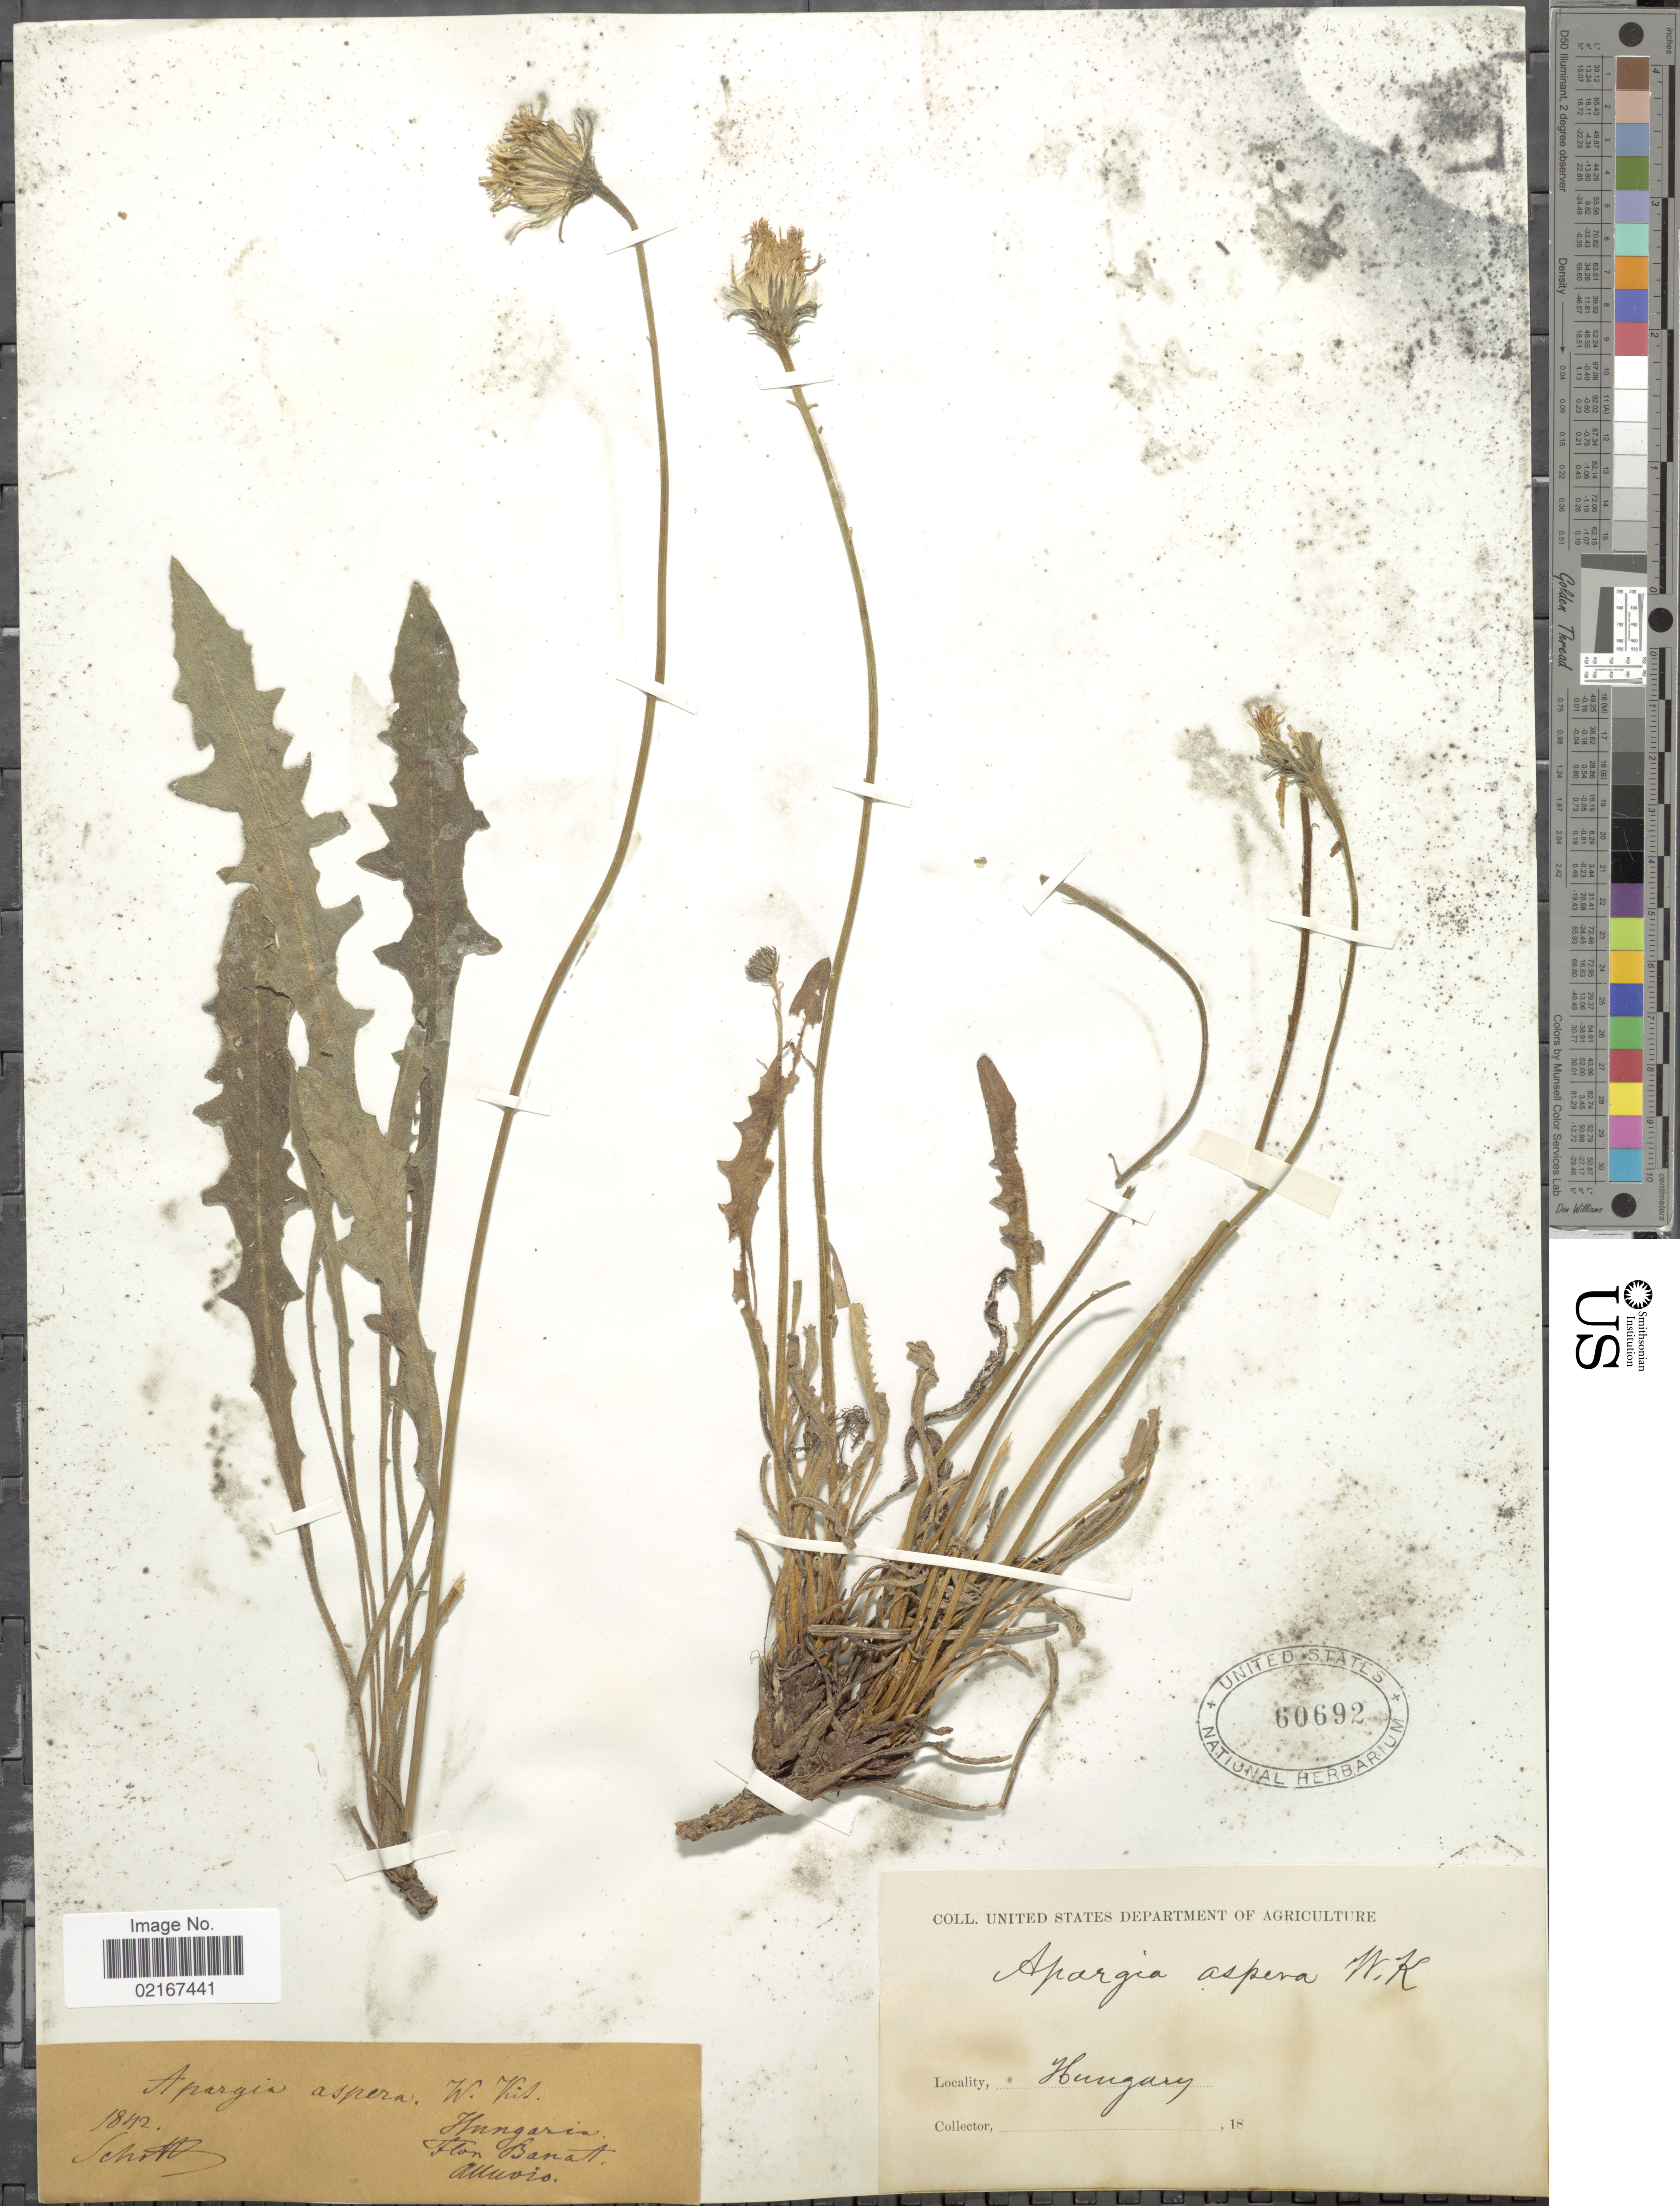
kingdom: Plantae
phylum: Tracheophyta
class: Magnoliopsida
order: Asterales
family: Asteraceae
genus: Leontodon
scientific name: Leontodon biscutellifolius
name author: DC.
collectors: Schott, --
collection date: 1842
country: Hungary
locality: Banat, Alluvio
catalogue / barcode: US 60692